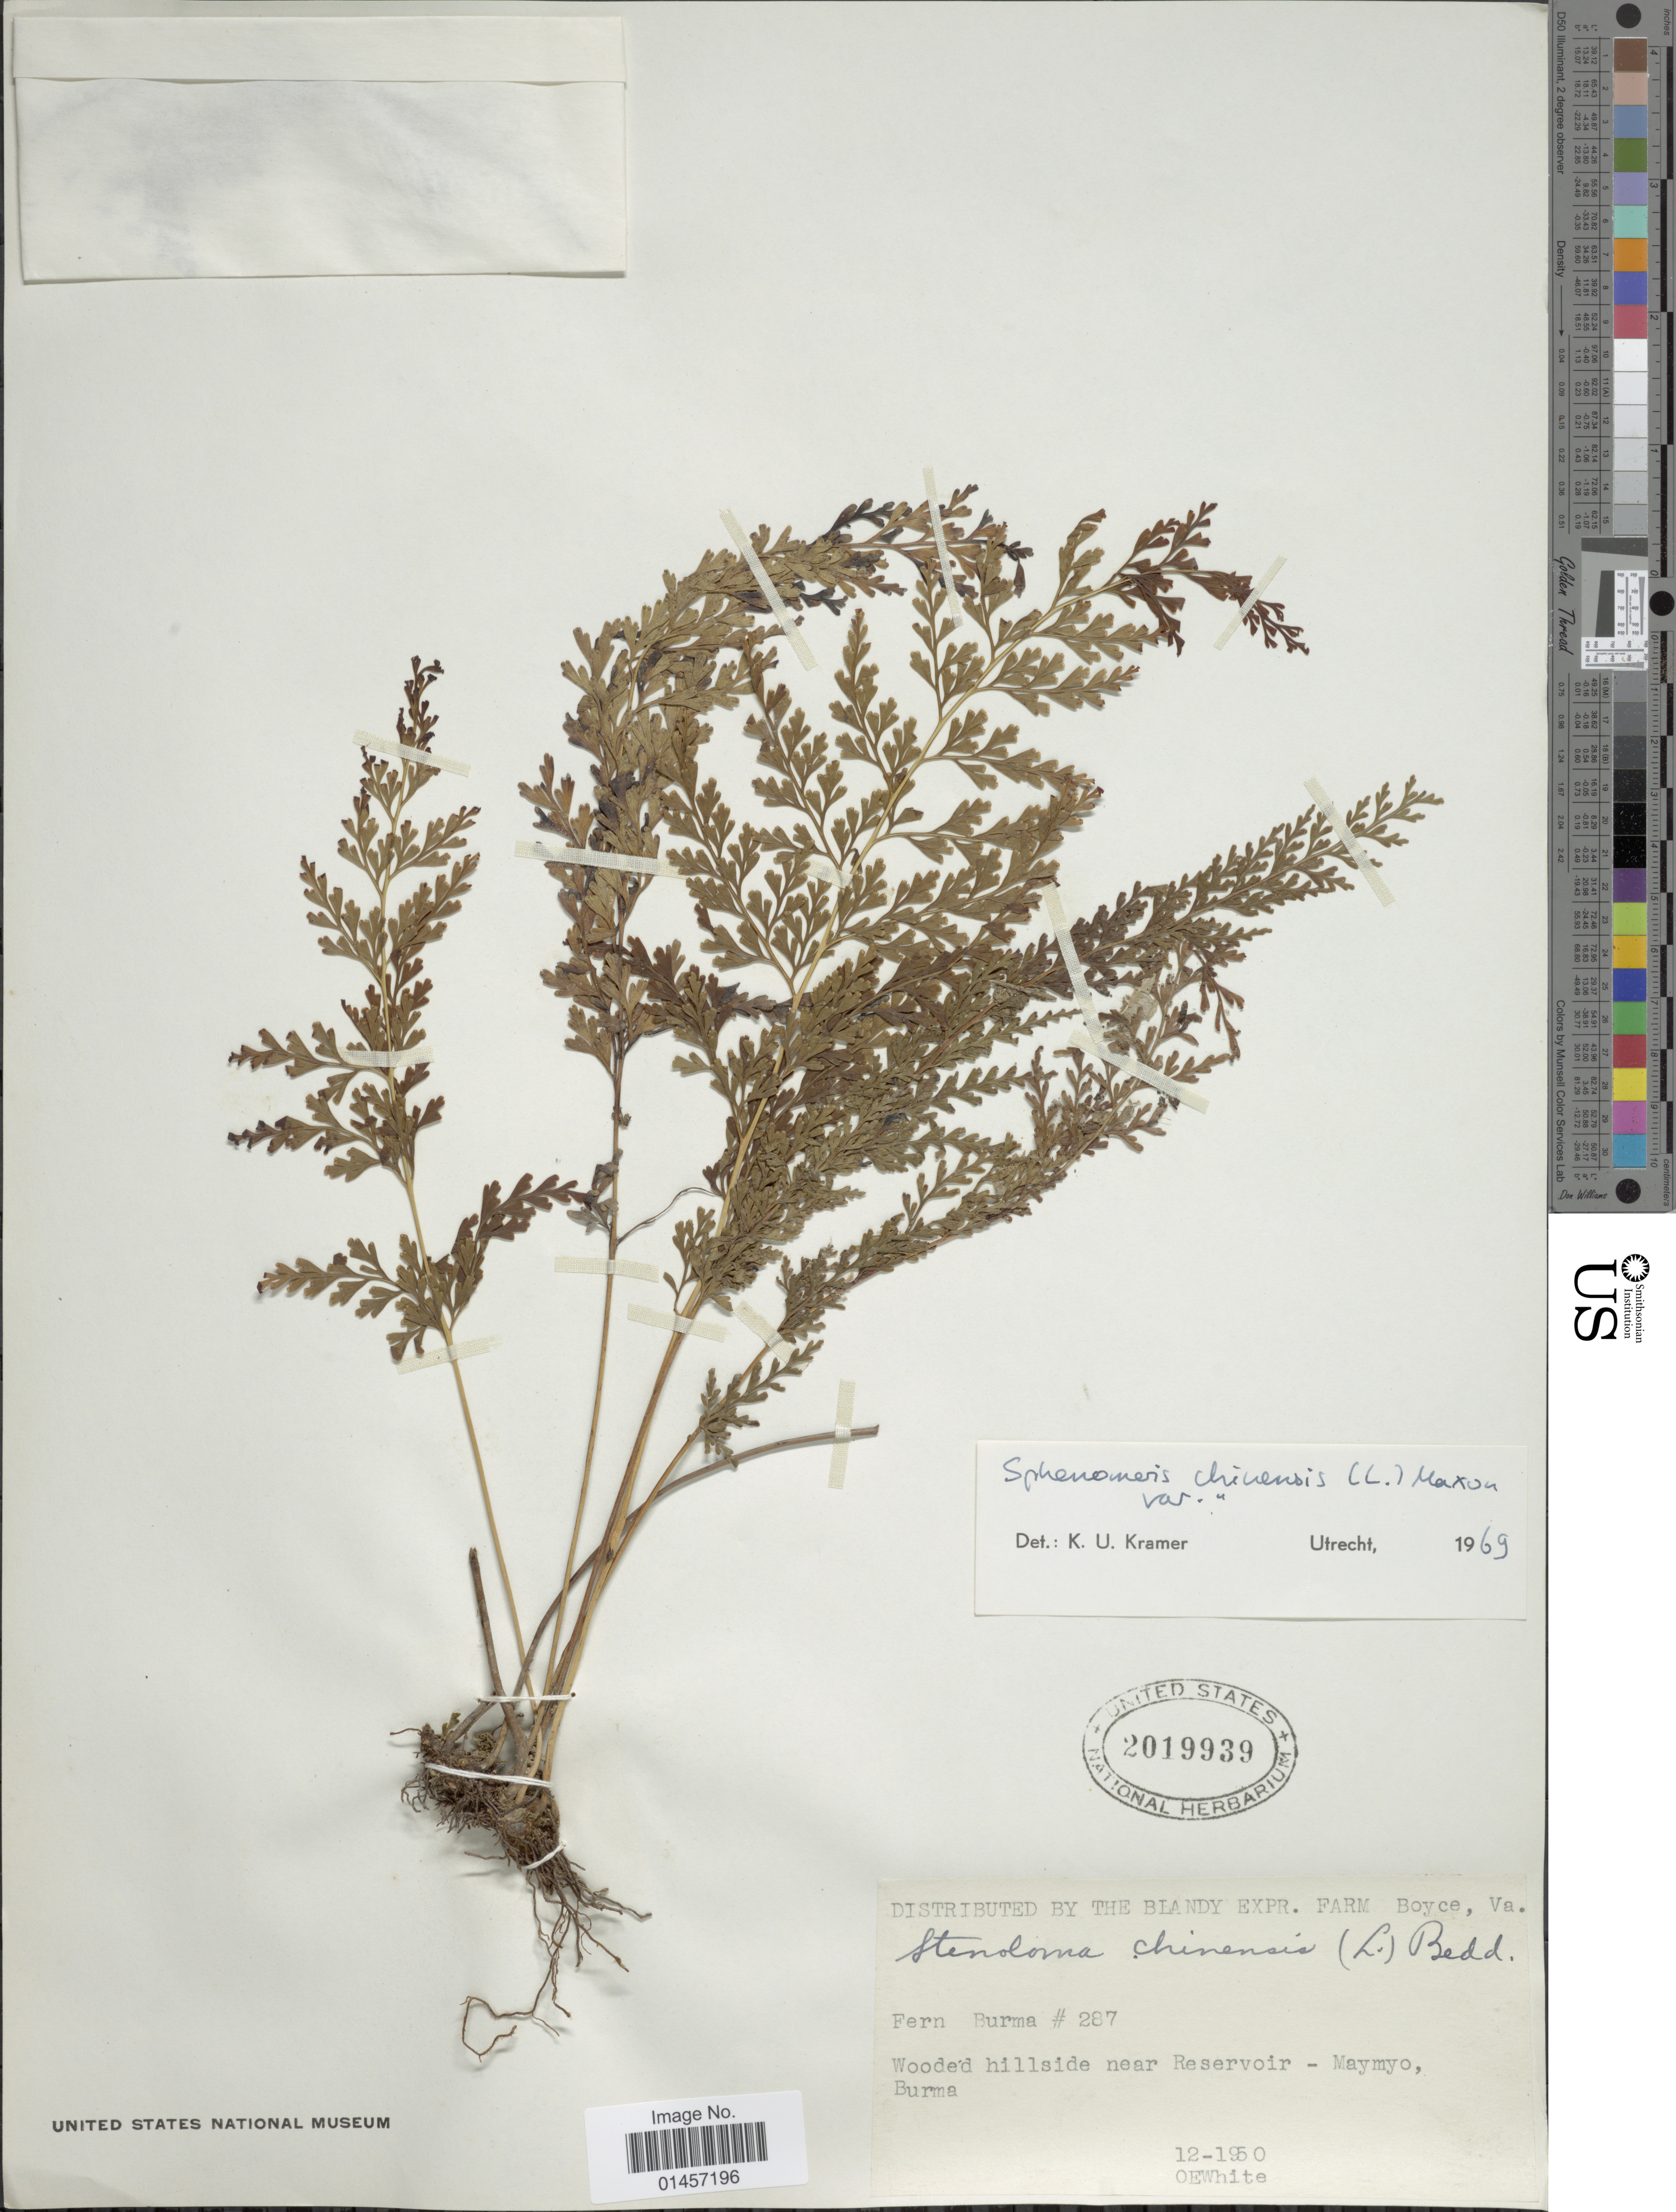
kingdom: Plantae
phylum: Tracheophyta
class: Polypodiopsida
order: Polypodiales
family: Lindsaeaceae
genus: Sphenomeris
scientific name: Sphenomeris chinensis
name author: (L.) Maxon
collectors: O. E. White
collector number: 287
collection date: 1950-12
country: Myanmar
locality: Wooded hillside near Reservoir-Maymyo, Burma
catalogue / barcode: US 2019939